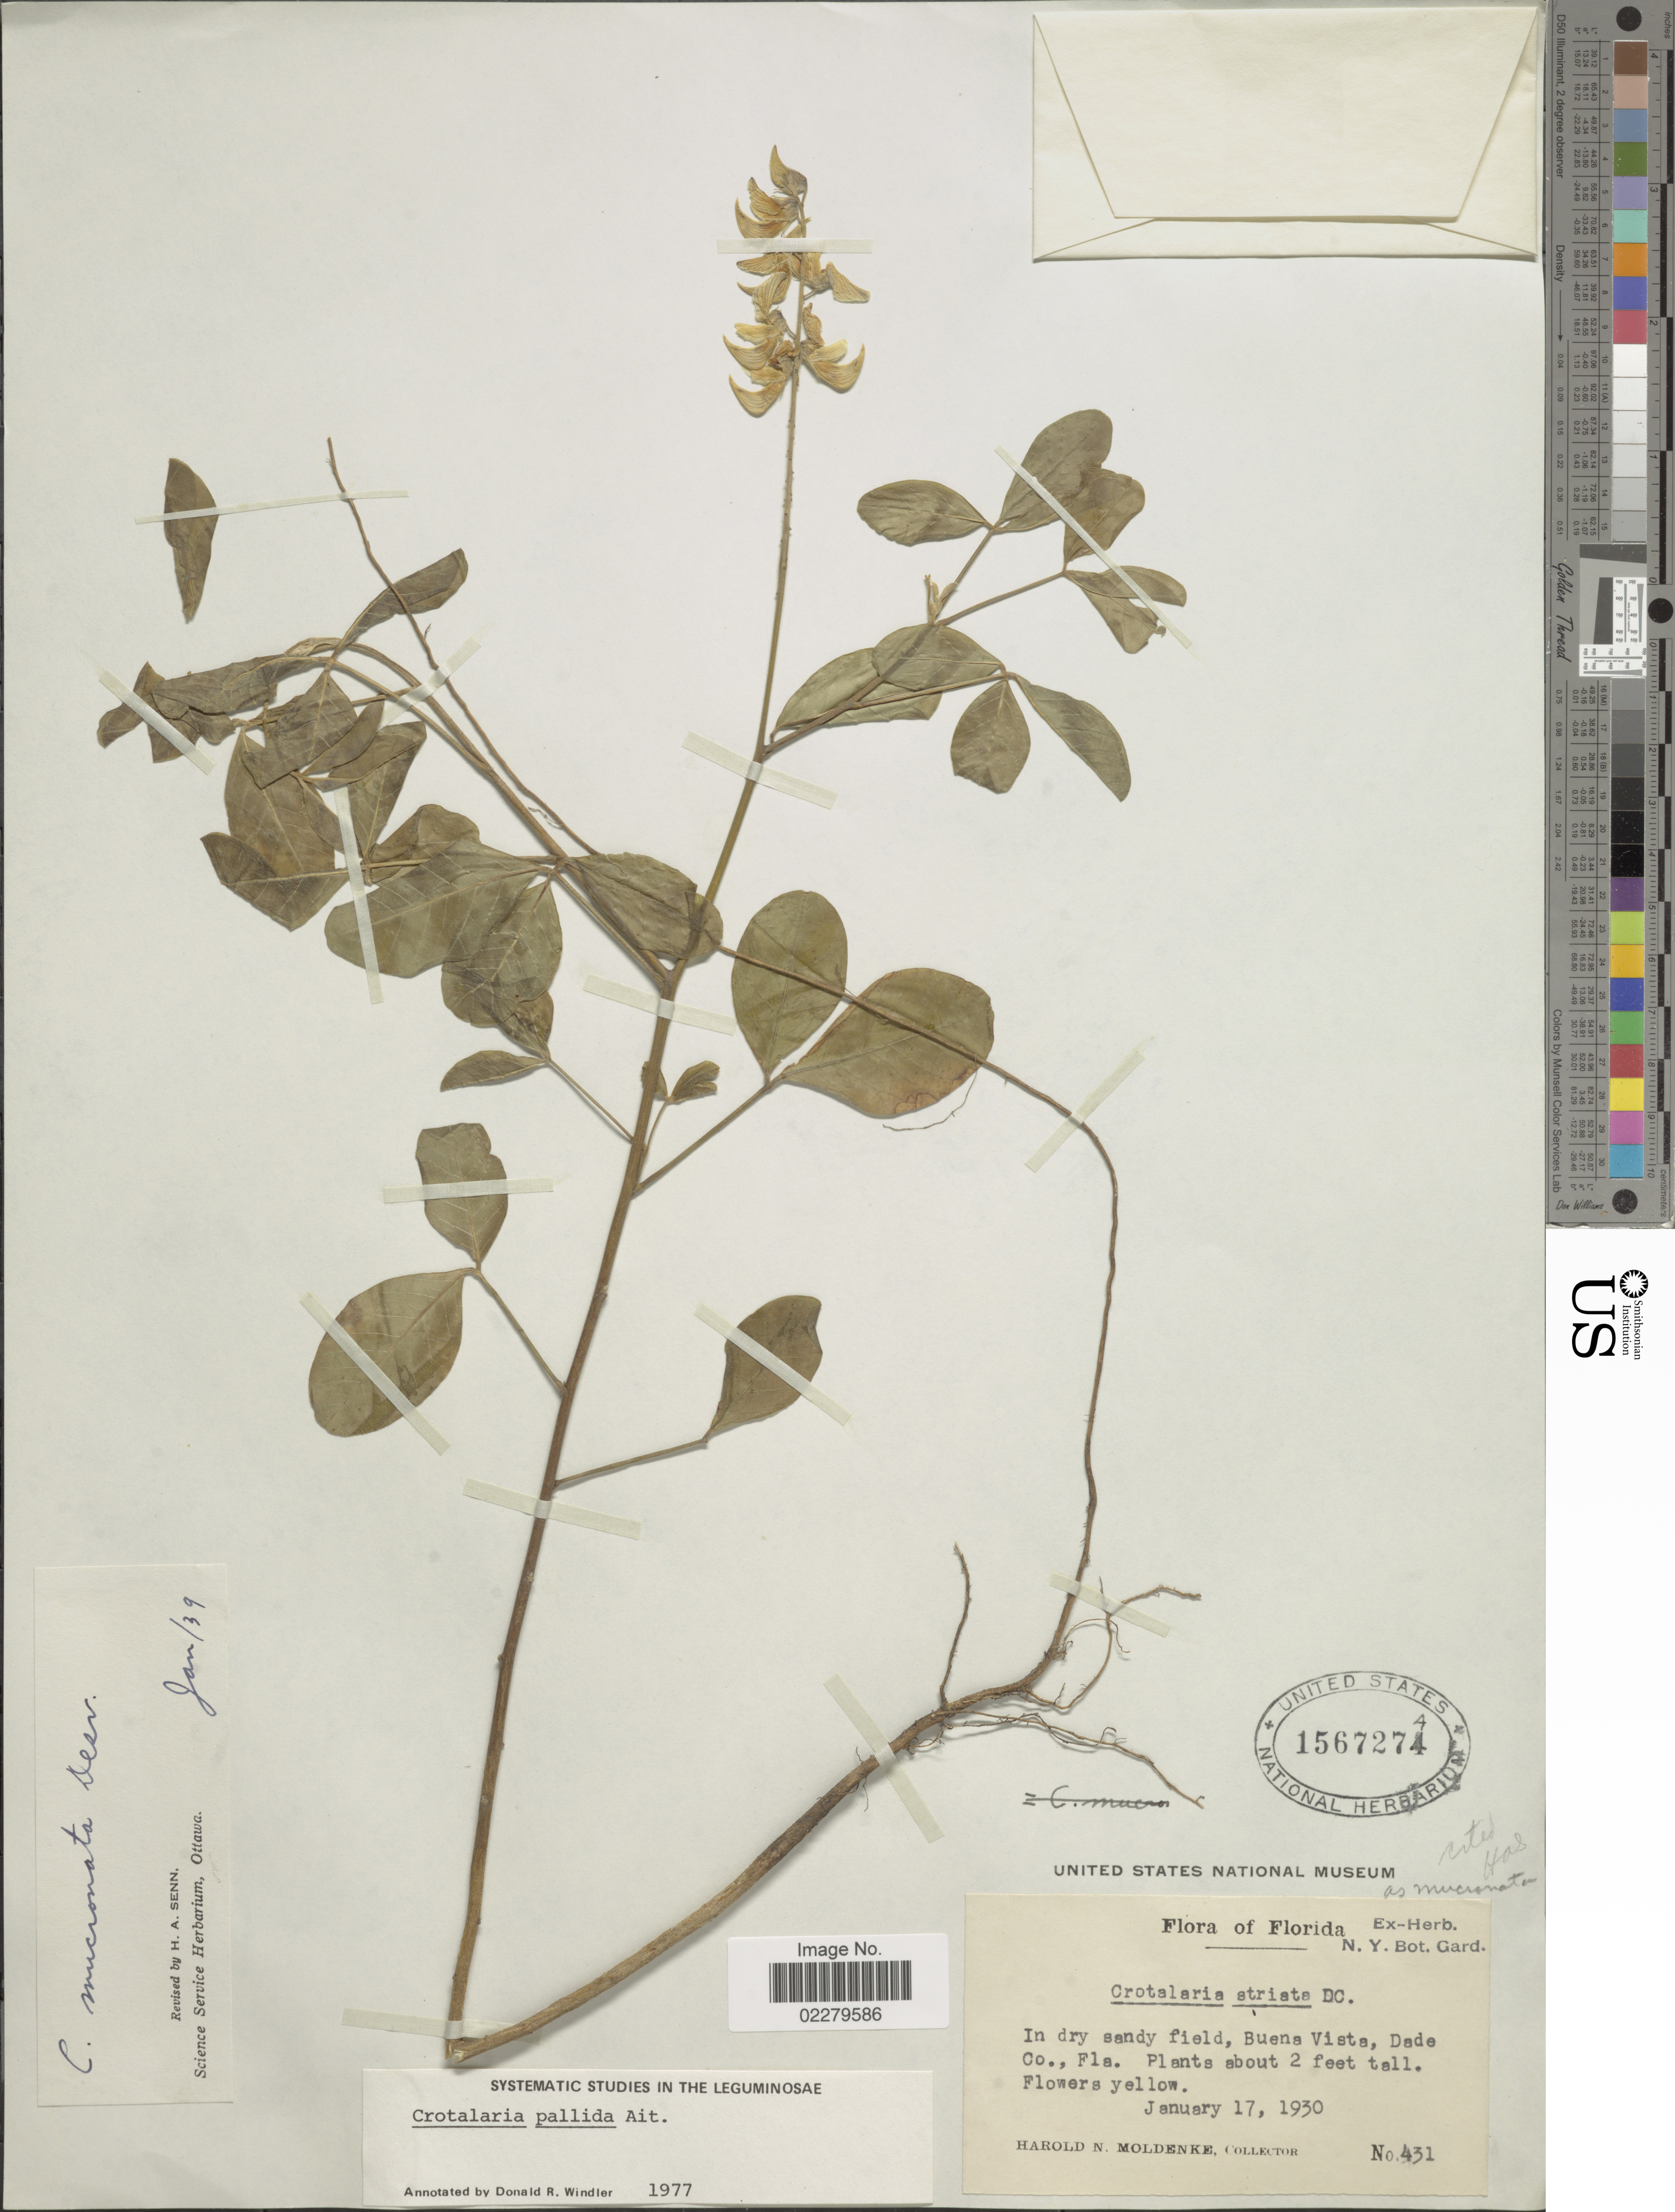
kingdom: Plantae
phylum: Tracheophyta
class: Magnoliopsida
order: Fabales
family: Fabaceae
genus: Crotalaria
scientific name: Crotalaria pallida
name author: Aiton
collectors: H. N. Moldenke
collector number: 431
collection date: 1930-01-17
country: United States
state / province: Florida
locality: In dry sandy field, Buena Vista, Dade Co.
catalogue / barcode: US 1567274